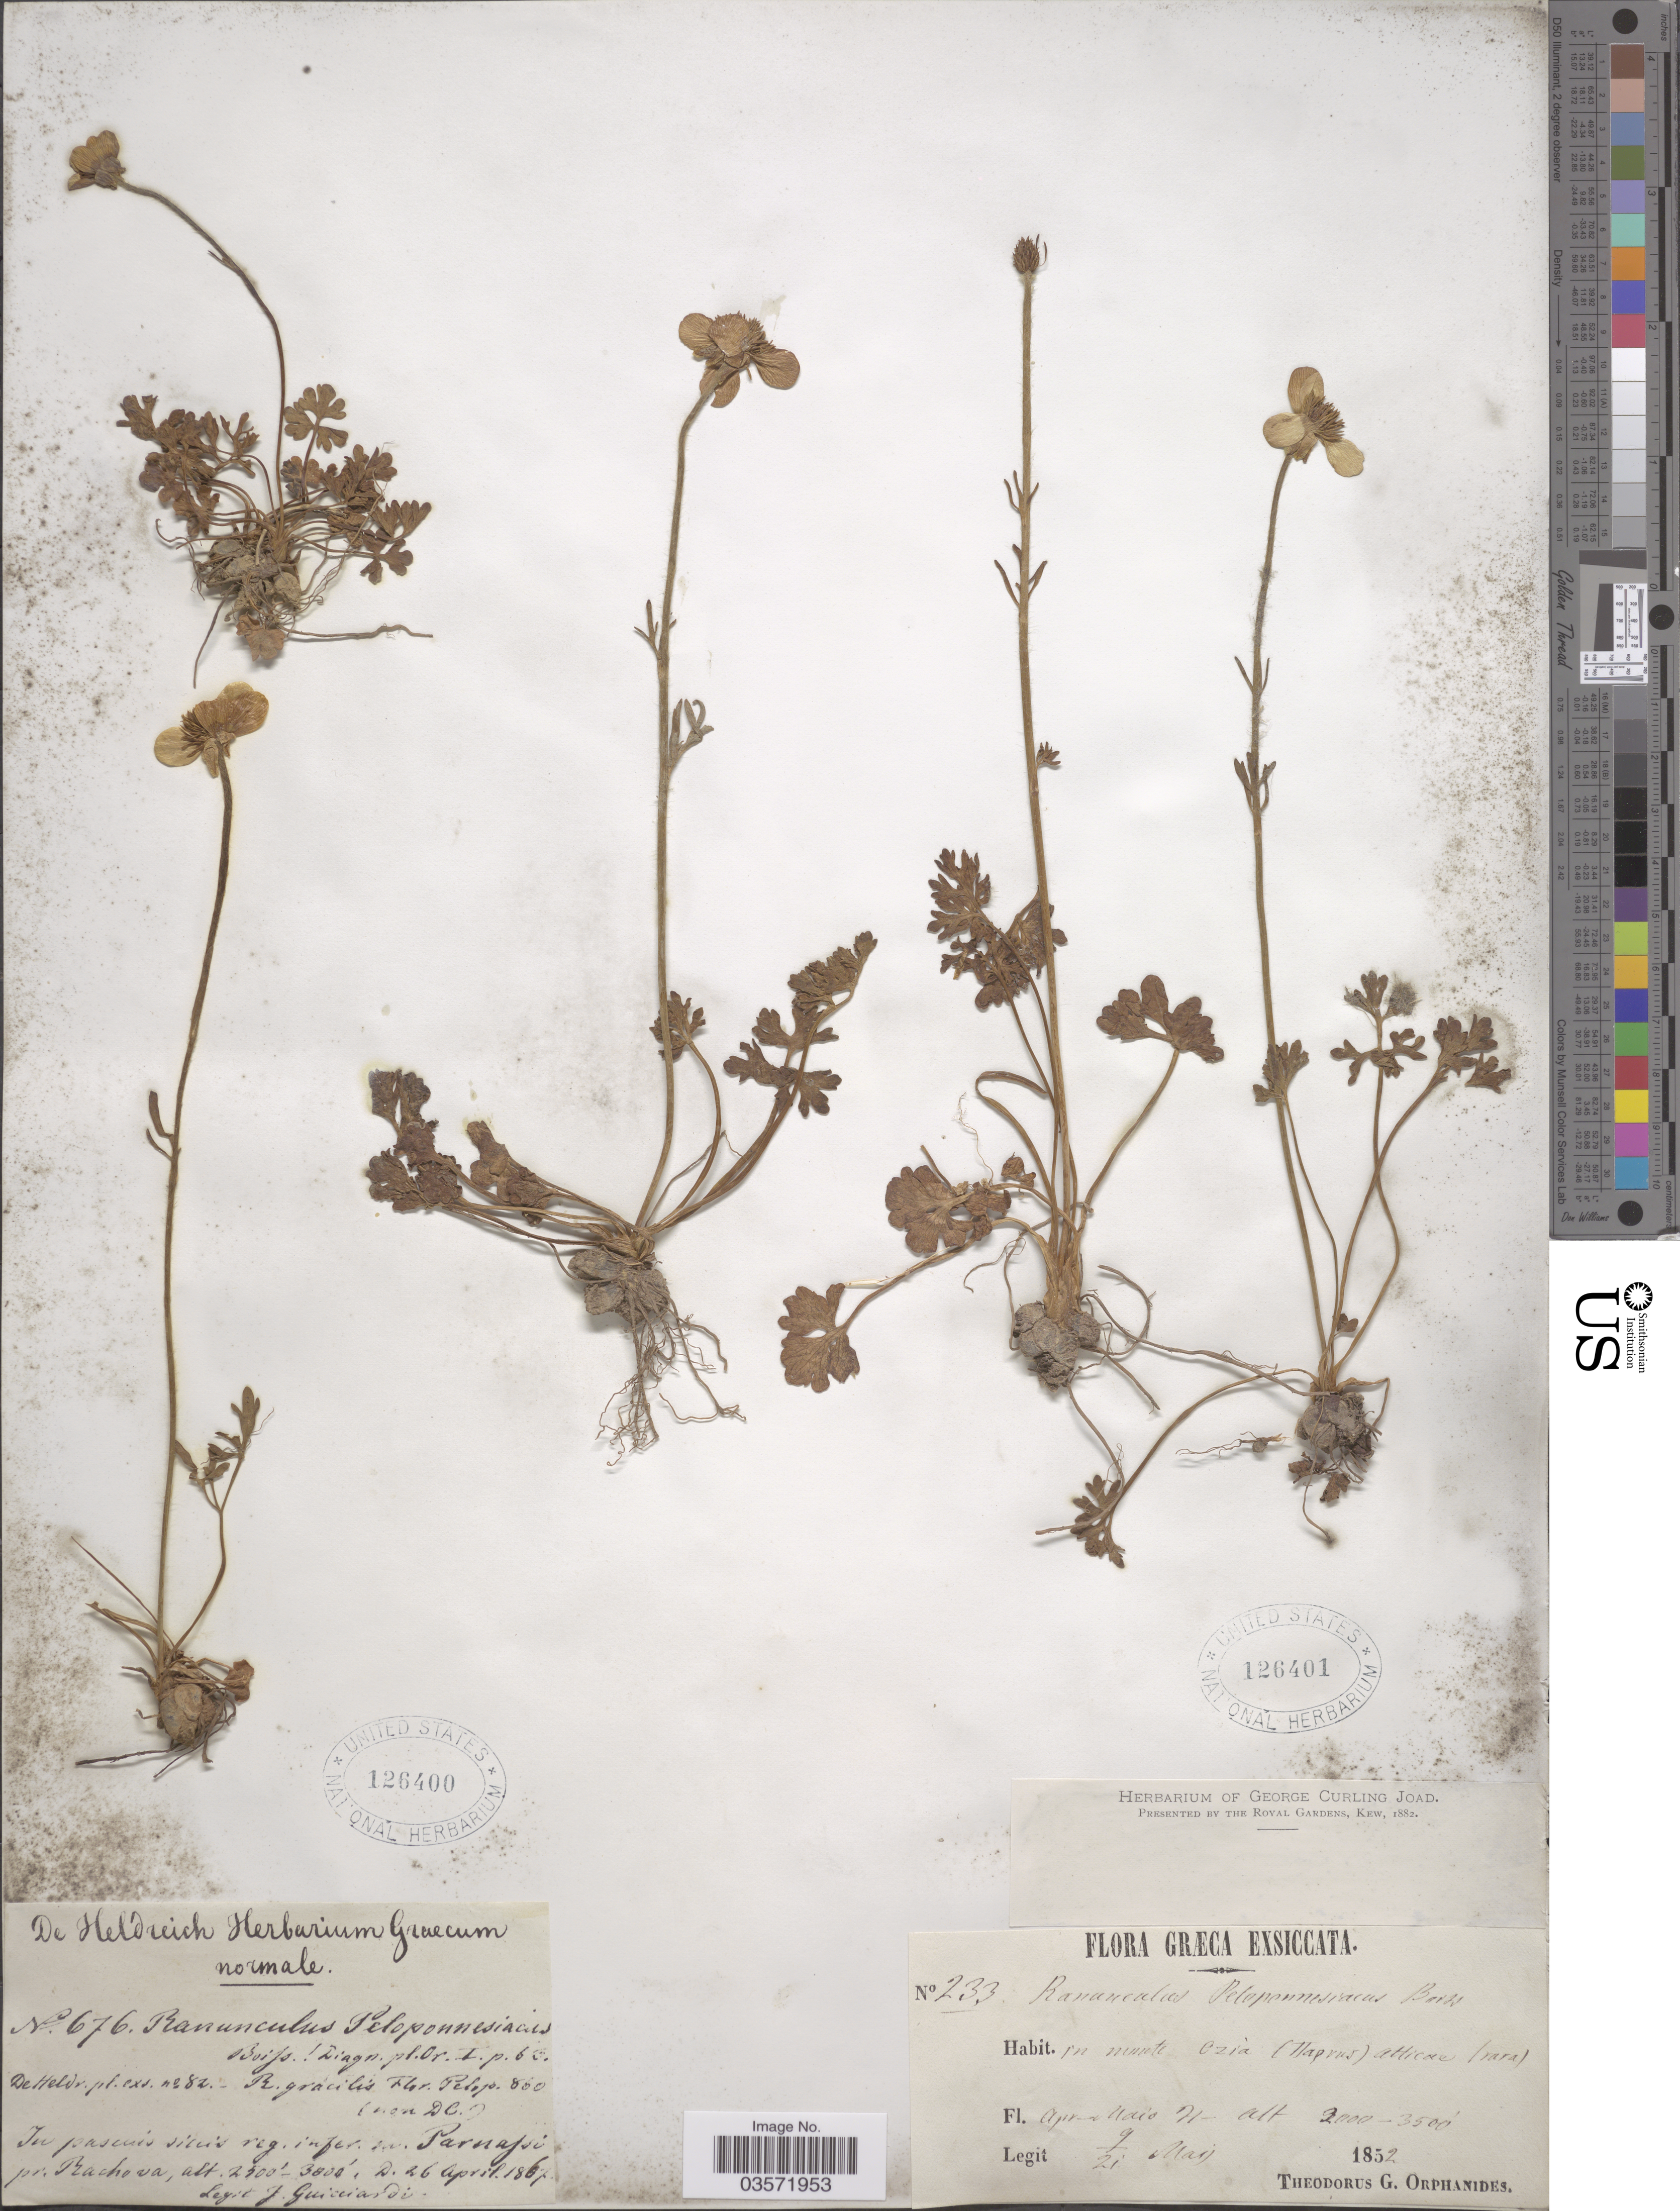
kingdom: Plantae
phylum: Tracheophyta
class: Magnoliopsida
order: Ranunculales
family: Ranunculaceae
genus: Ranunculus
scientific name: Ranunculus peloponnesiacus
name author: Boiss.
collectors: T. G. Orphanides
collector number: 233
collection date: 1852-05-09/1852-05-21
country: Greece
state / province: Attica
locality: In monte Ozia (Tlaprus) Atticae) (vara).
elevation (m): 610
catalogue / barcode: US 126401-2